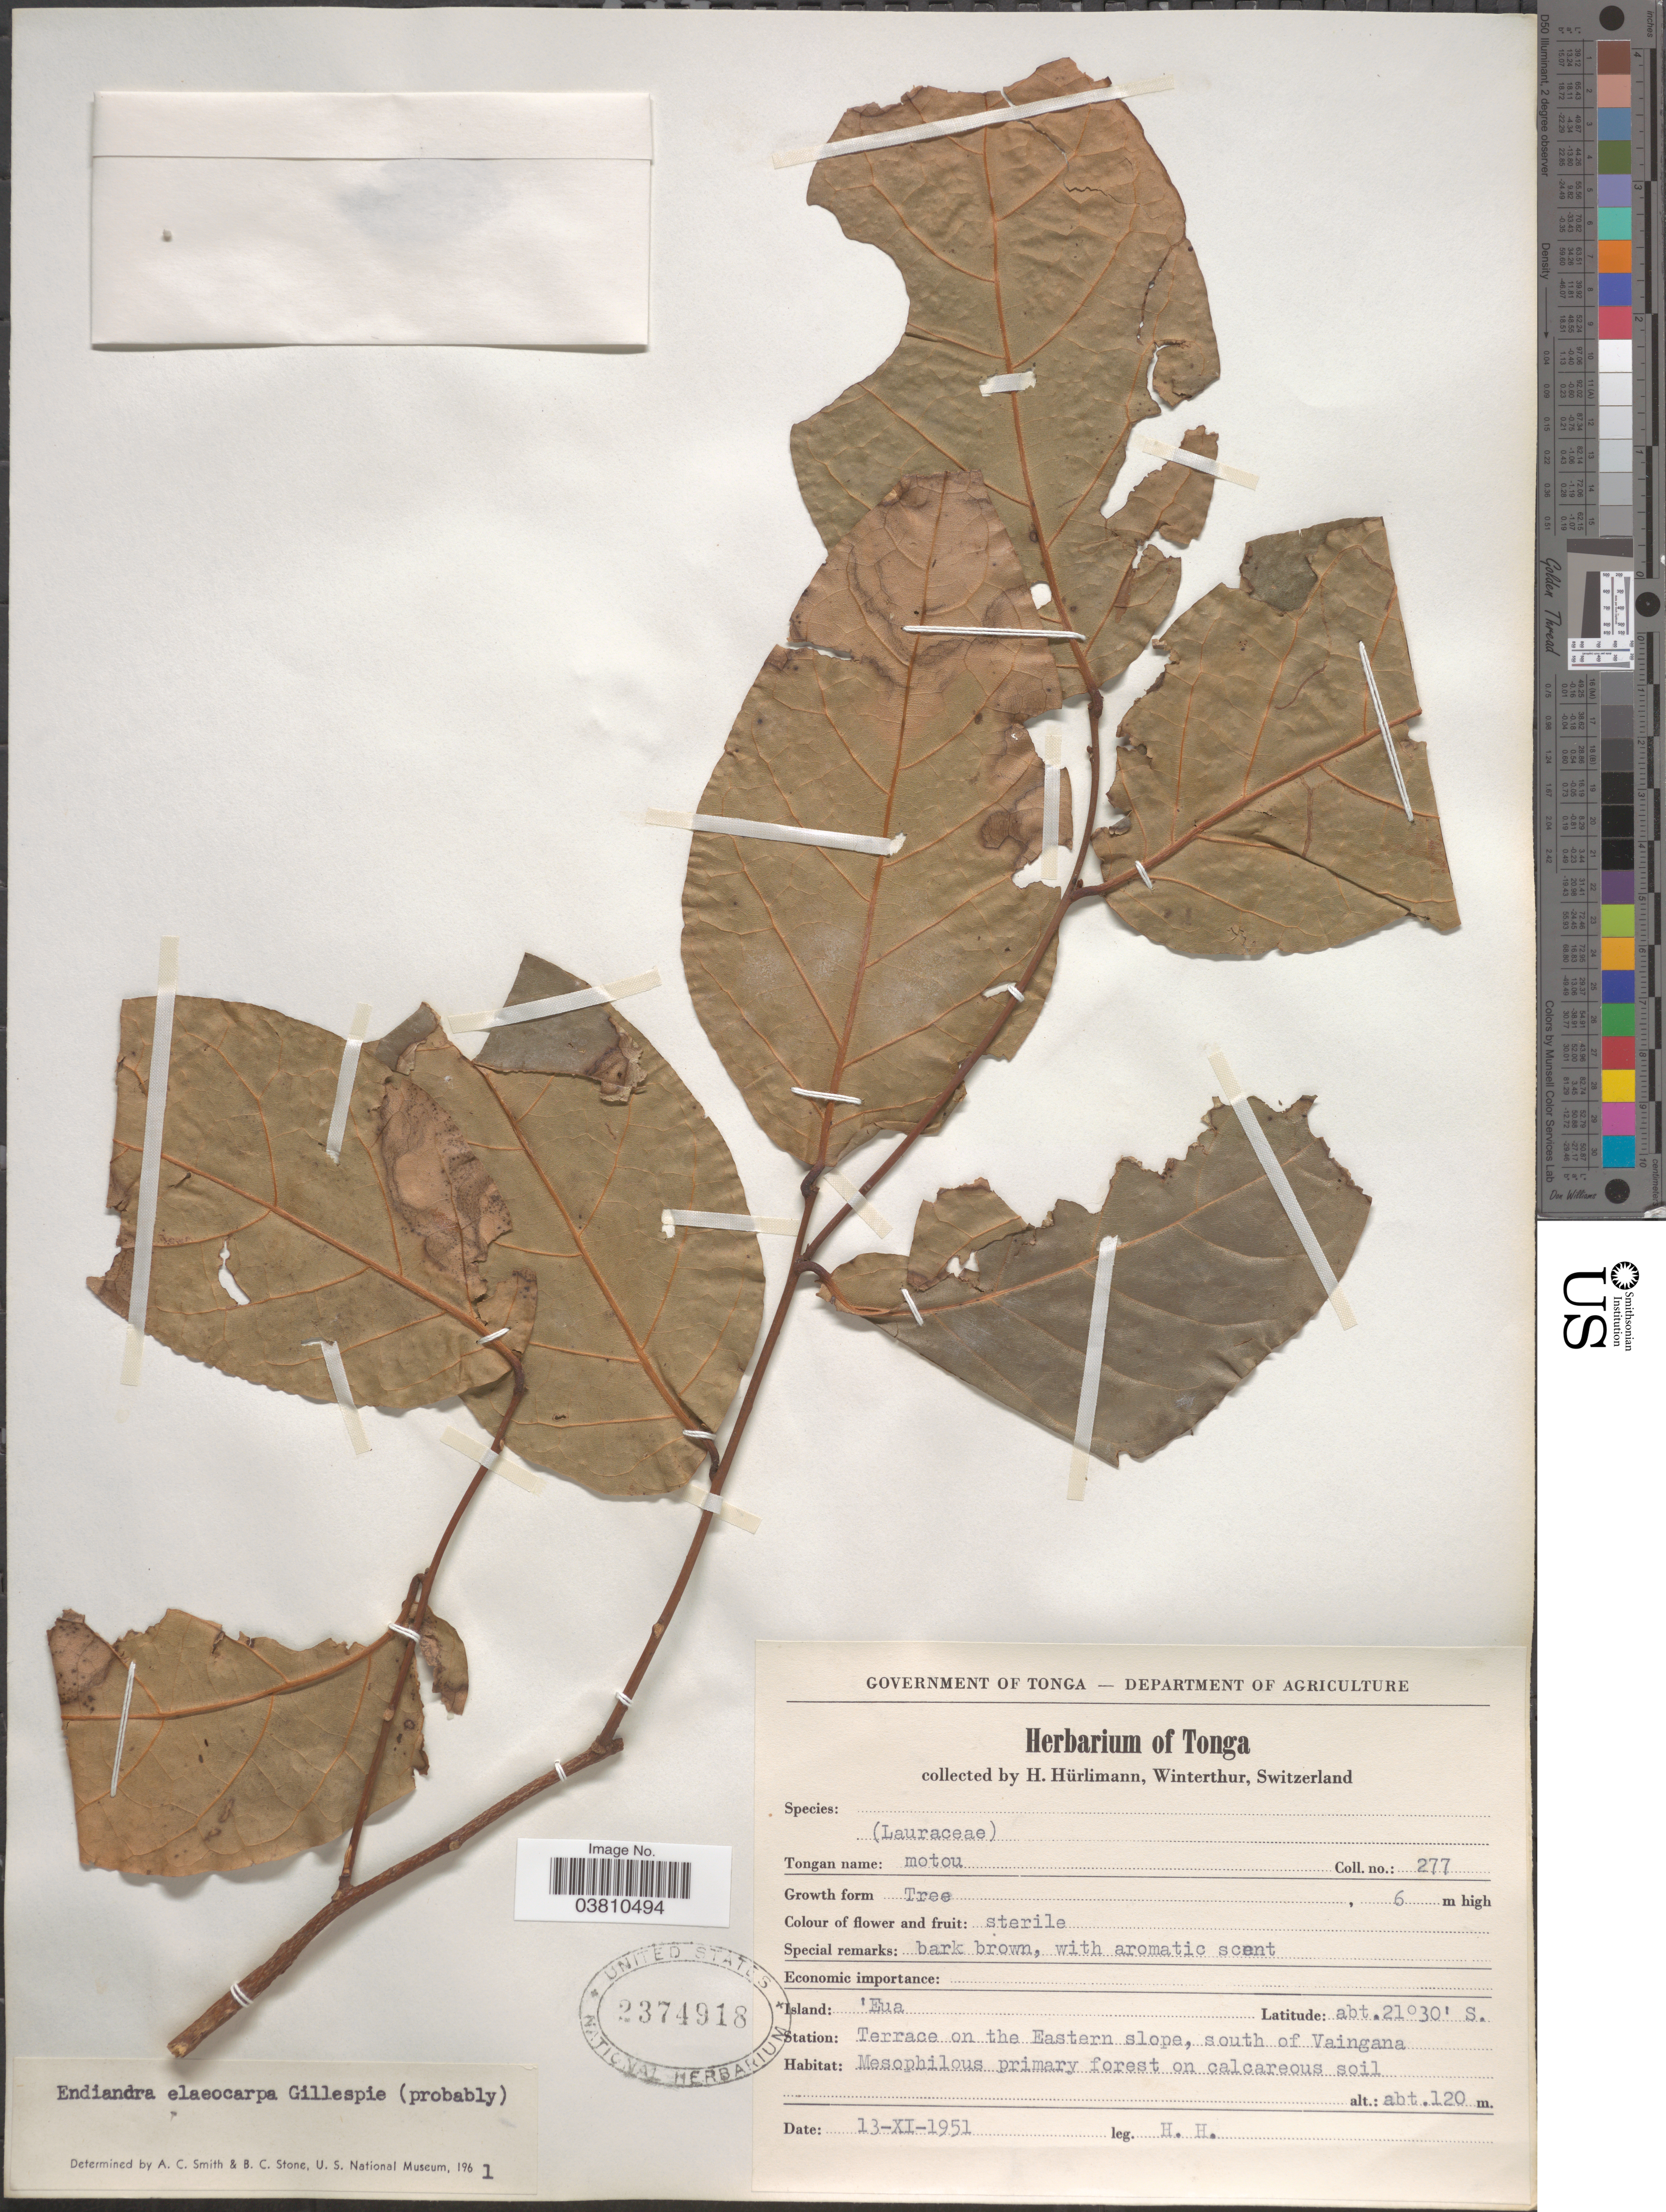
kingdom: Plantae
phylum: Tracheophyta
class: Magnoliopsida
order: Laurales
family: Lauraceae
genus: Endiandra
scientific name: Endiandra elaeocarpa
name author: Gillespie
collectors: H. Hürlimann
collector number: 277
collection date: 1951-11-13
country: Tonga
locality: Island: 'Eua. Station: Terrace on the Eastern slope, south of Vaingana.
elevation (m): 120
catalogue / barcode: US 2374918